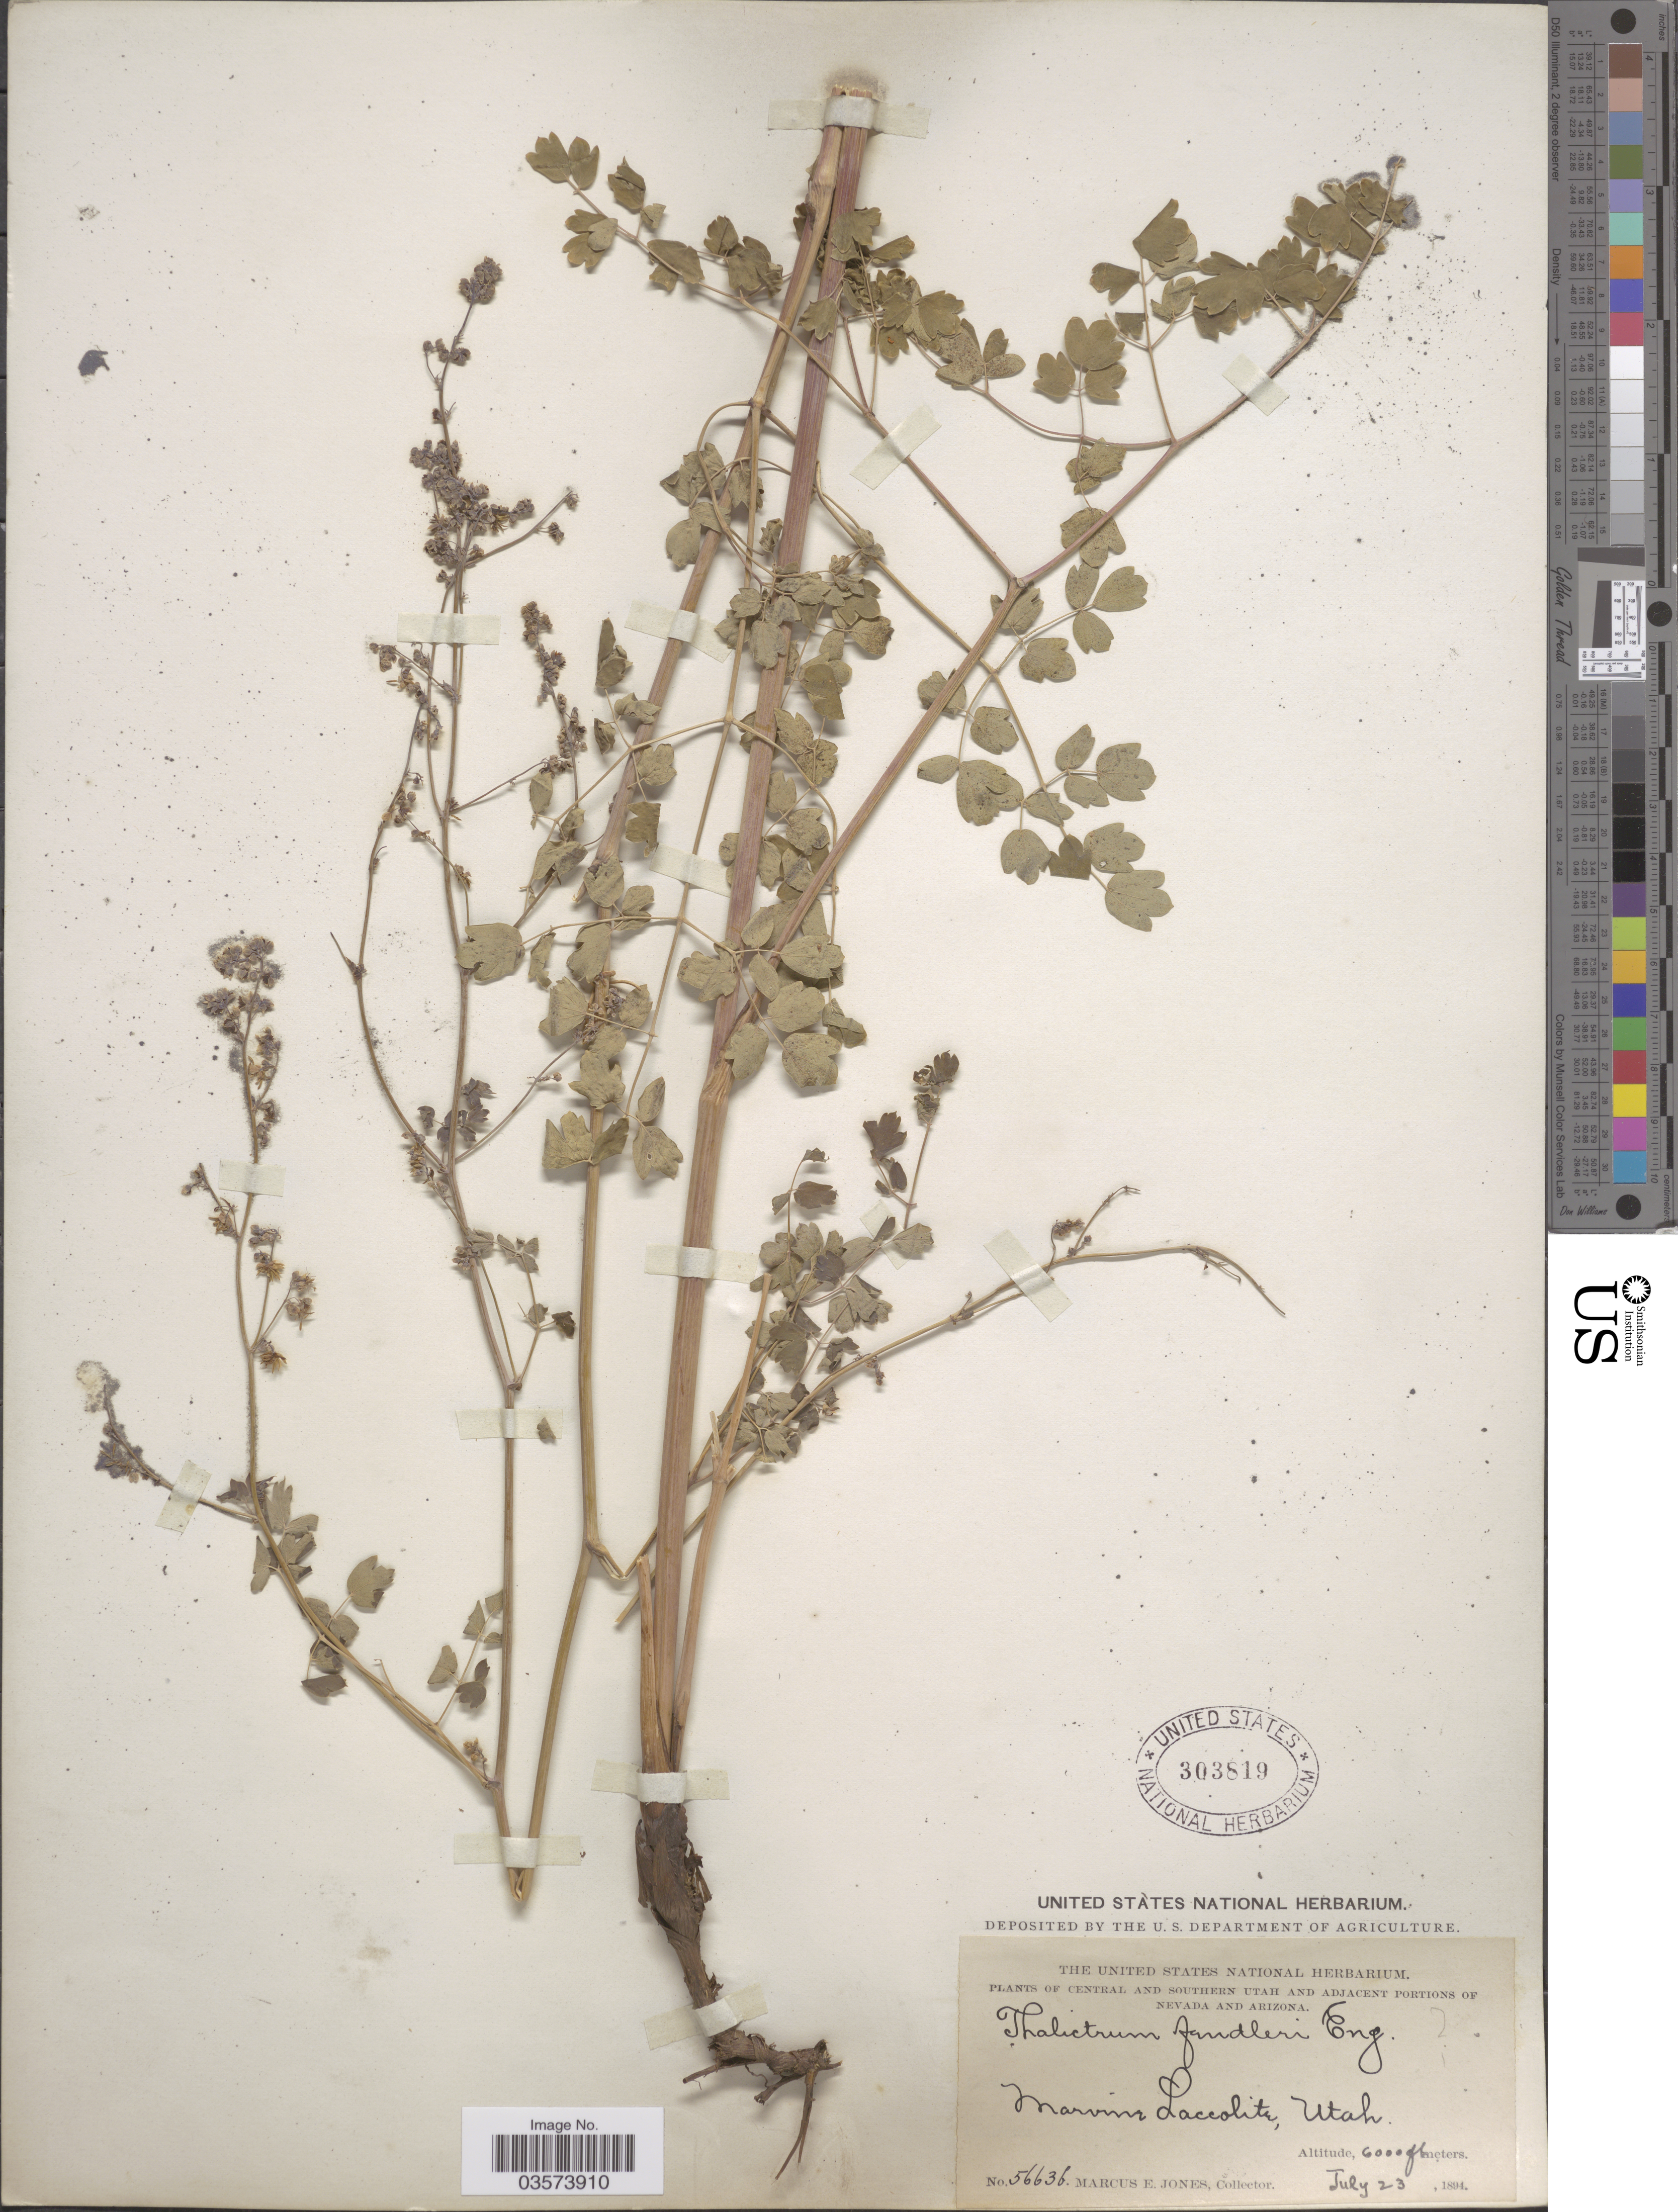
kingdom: Plantae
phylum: Tracheophyta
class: Magnoliopsida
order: Ranunculales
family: Ranunculaceae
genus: Thalictrum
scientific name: Thalictrum fendleri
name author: Engelm. ex A. Gray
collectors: M. E. Jones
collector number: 5663b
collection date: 1894-07-23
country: United States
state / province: Utah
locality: Central and Southern Utah. Marvine Laccolite.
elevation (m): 1829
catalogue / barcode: US 303819